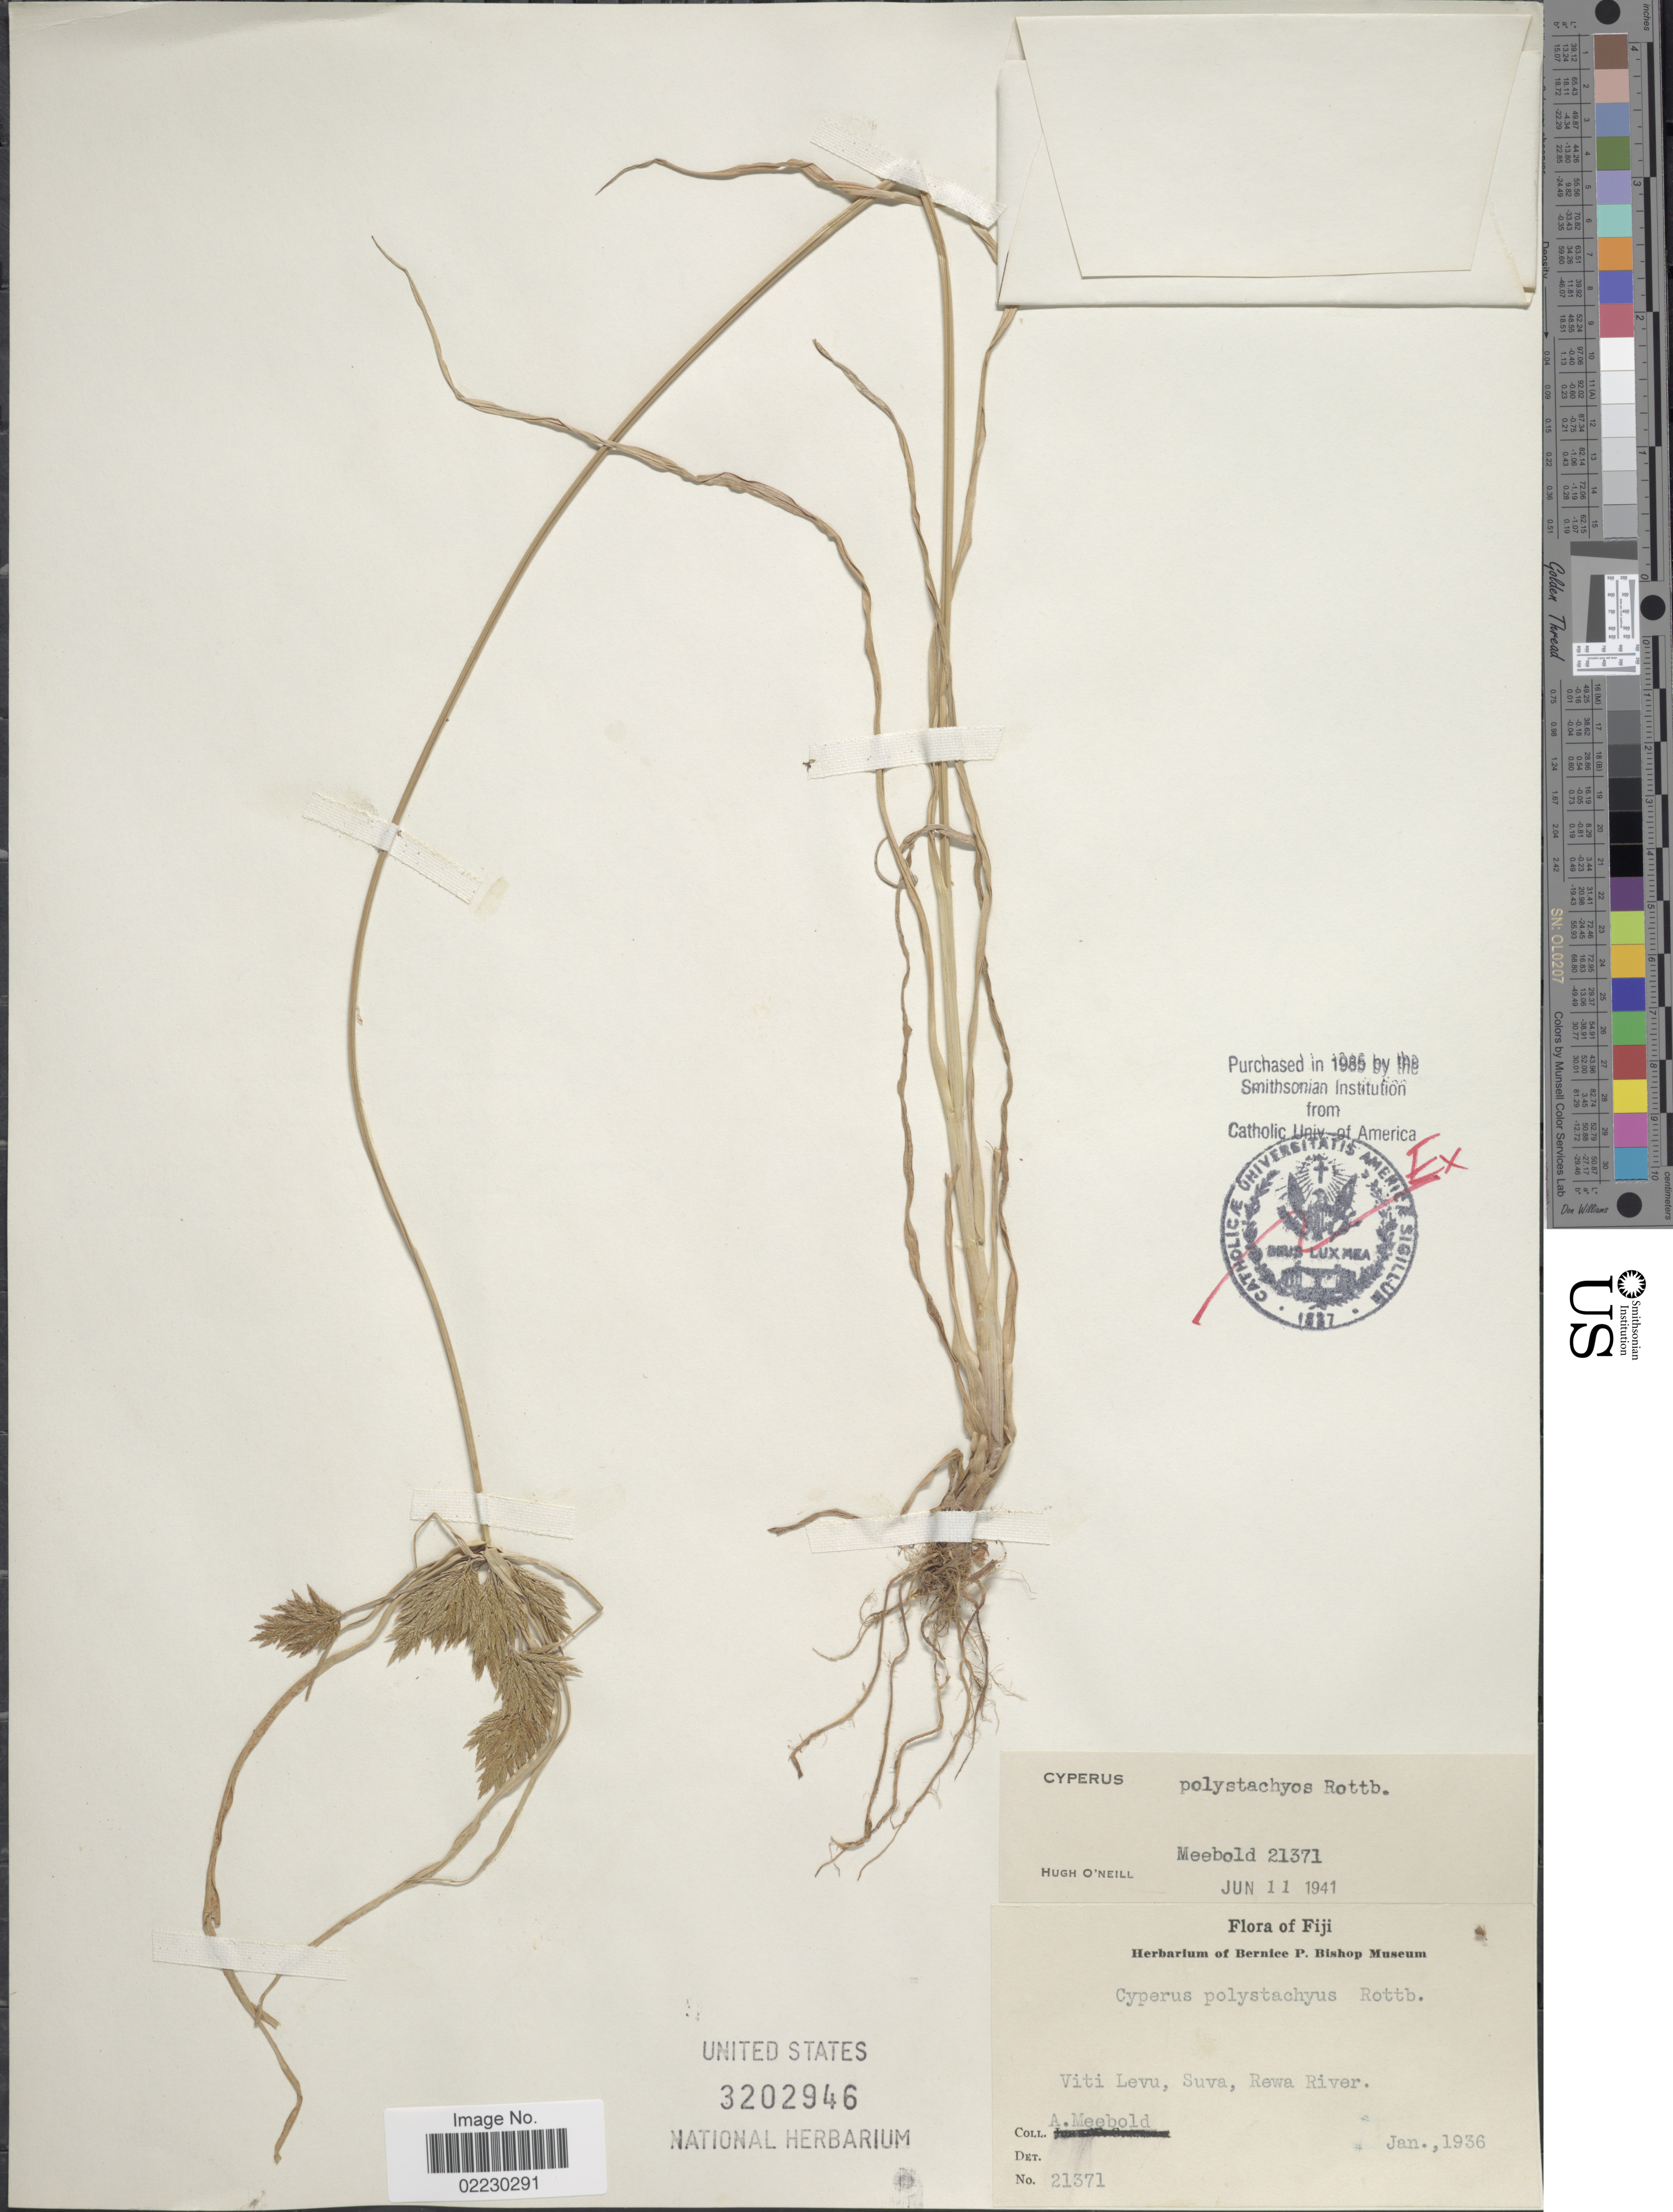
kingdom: Plantae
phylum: Tracheophyta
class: Liliopsida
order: Poales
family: Cyperaceae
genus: Cyperus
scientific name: Cyperus polystachyos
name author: Rottb.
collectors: A. Meebold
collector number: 21371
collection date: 1936-01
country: Fiji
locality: Viti Levu, Suva, Rewa River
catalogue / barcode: US 3202946